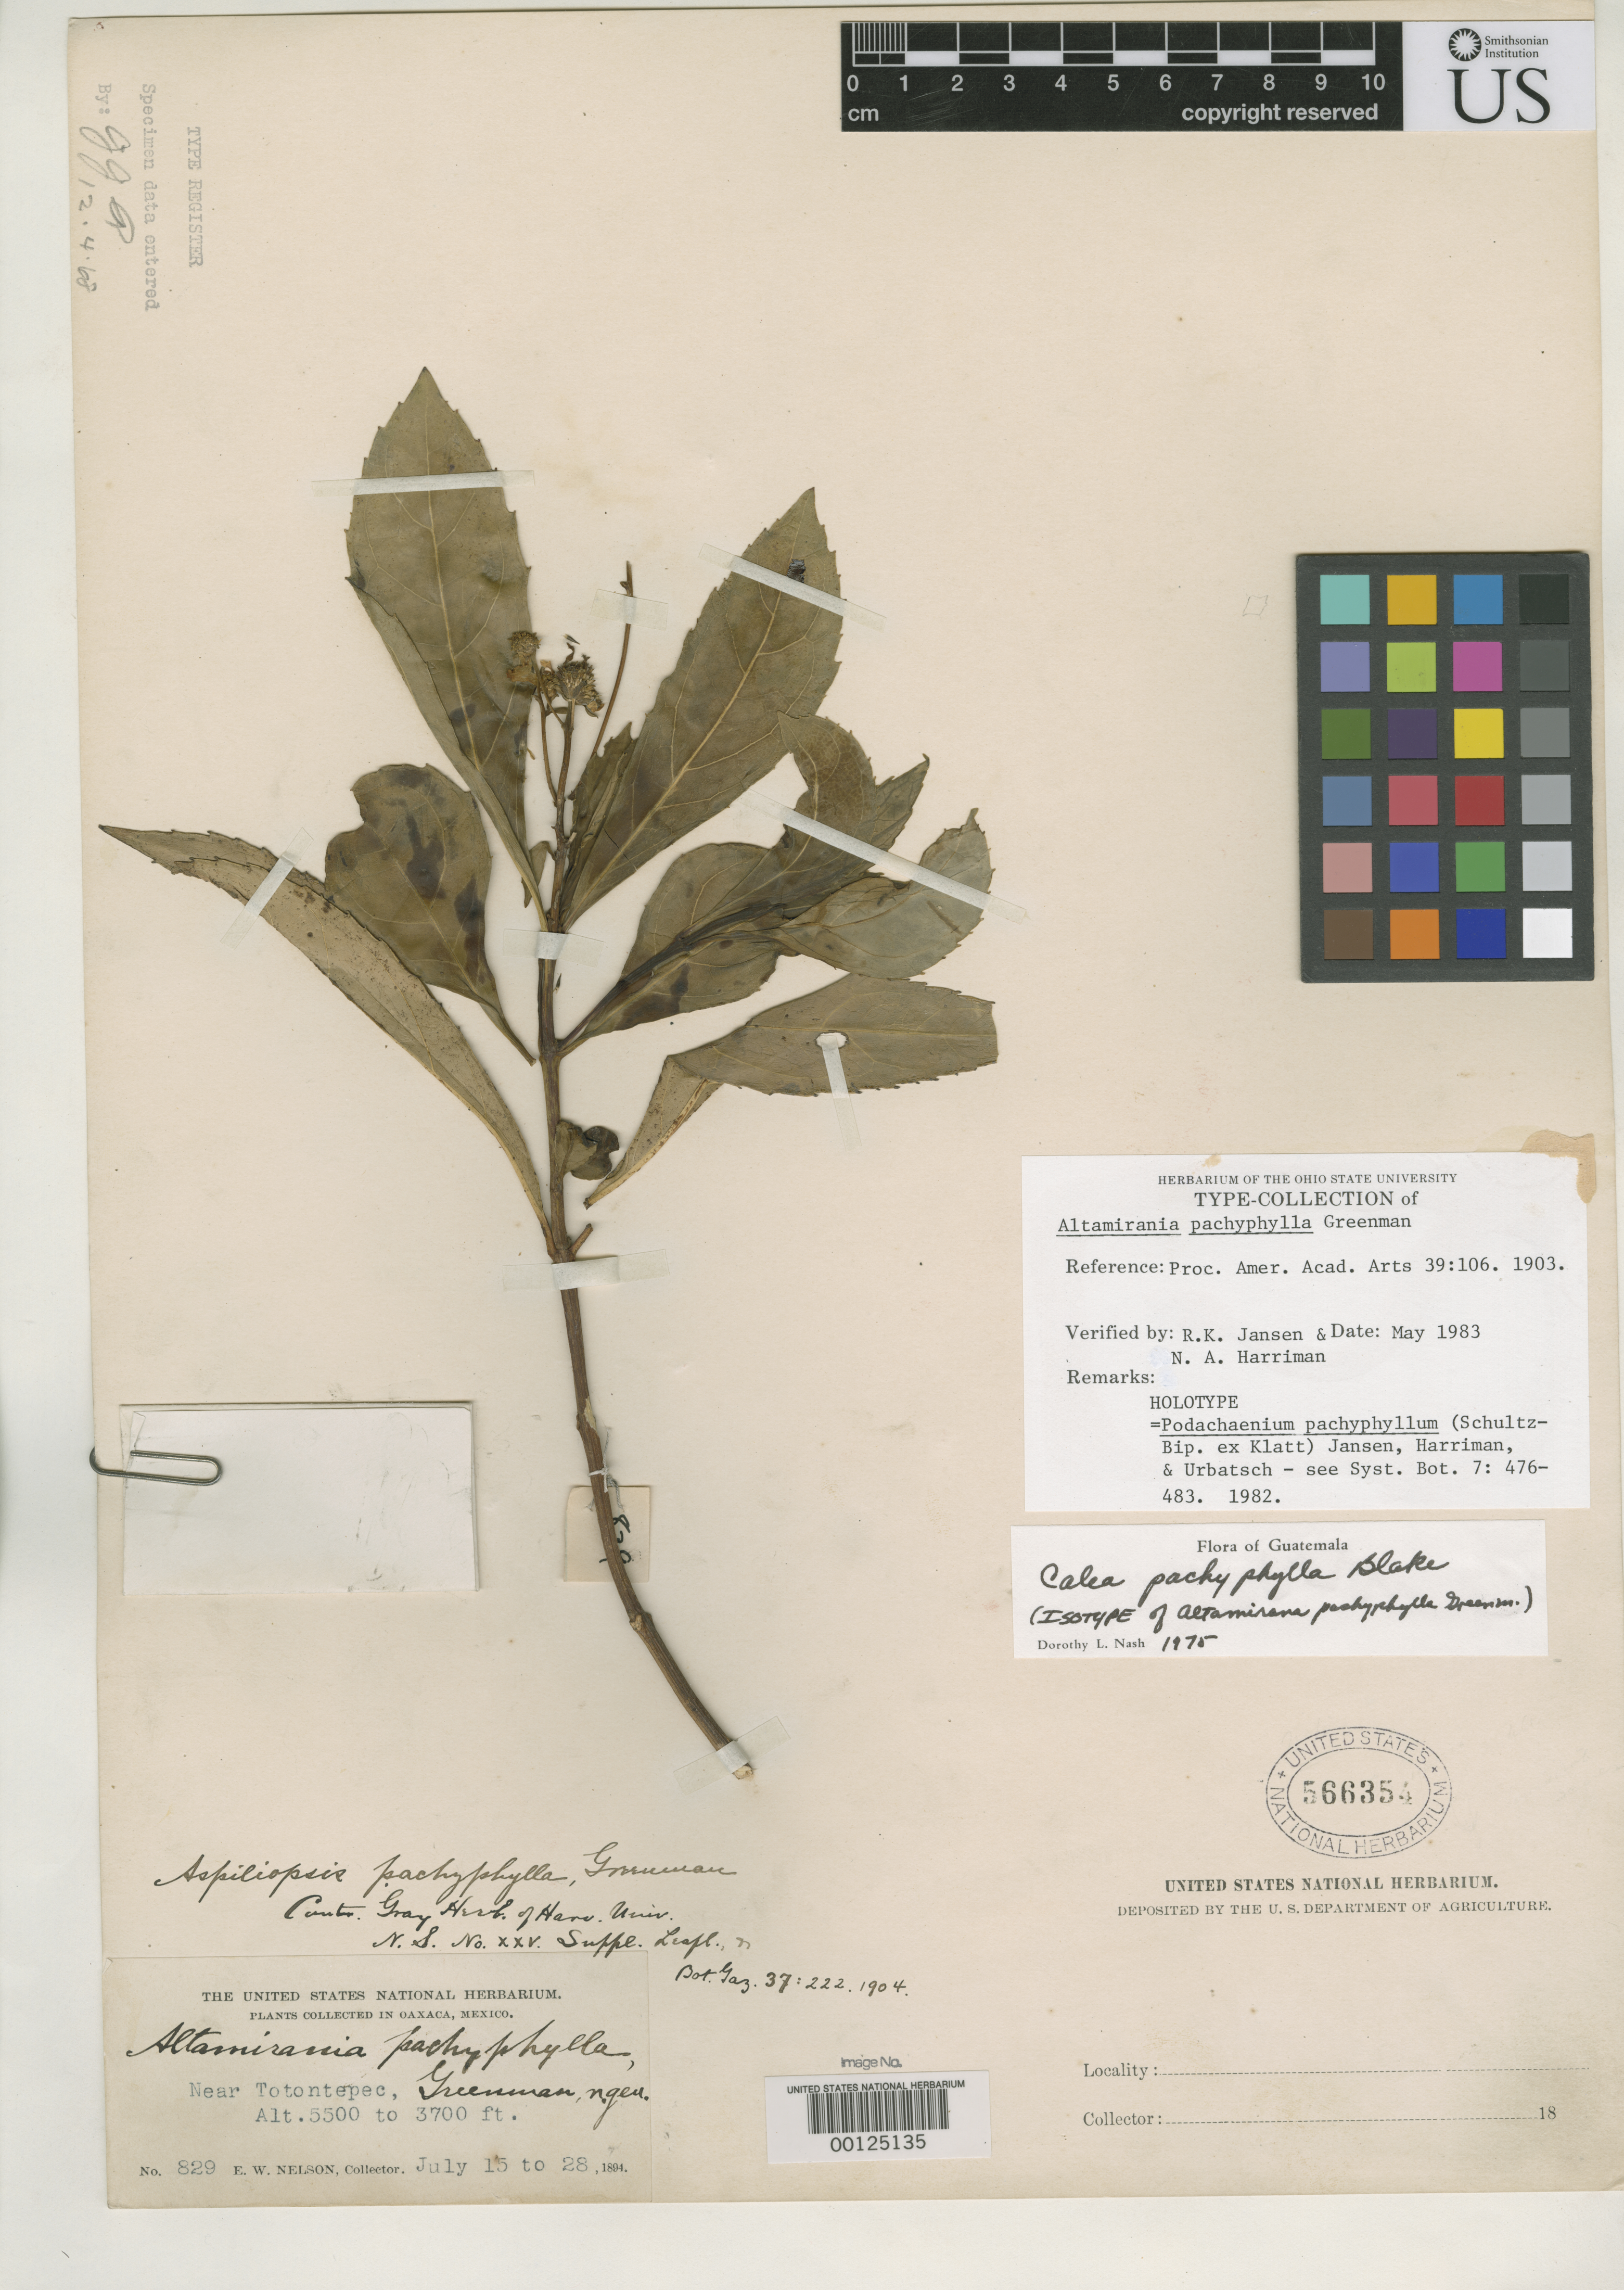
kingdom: Plantae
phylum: Tracheophyta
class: Magnoliopsida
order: Asterales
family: Asteraceae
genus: Altamirania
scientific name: Altamirania pachyphylla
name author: Greenm.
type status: Holotype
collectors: E. W. Nelson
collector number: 829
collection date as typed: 15 Jul 1894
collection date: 1894-07-15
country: Mexico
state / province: Oaxaca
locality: Totontepec.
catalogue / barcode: US 566354